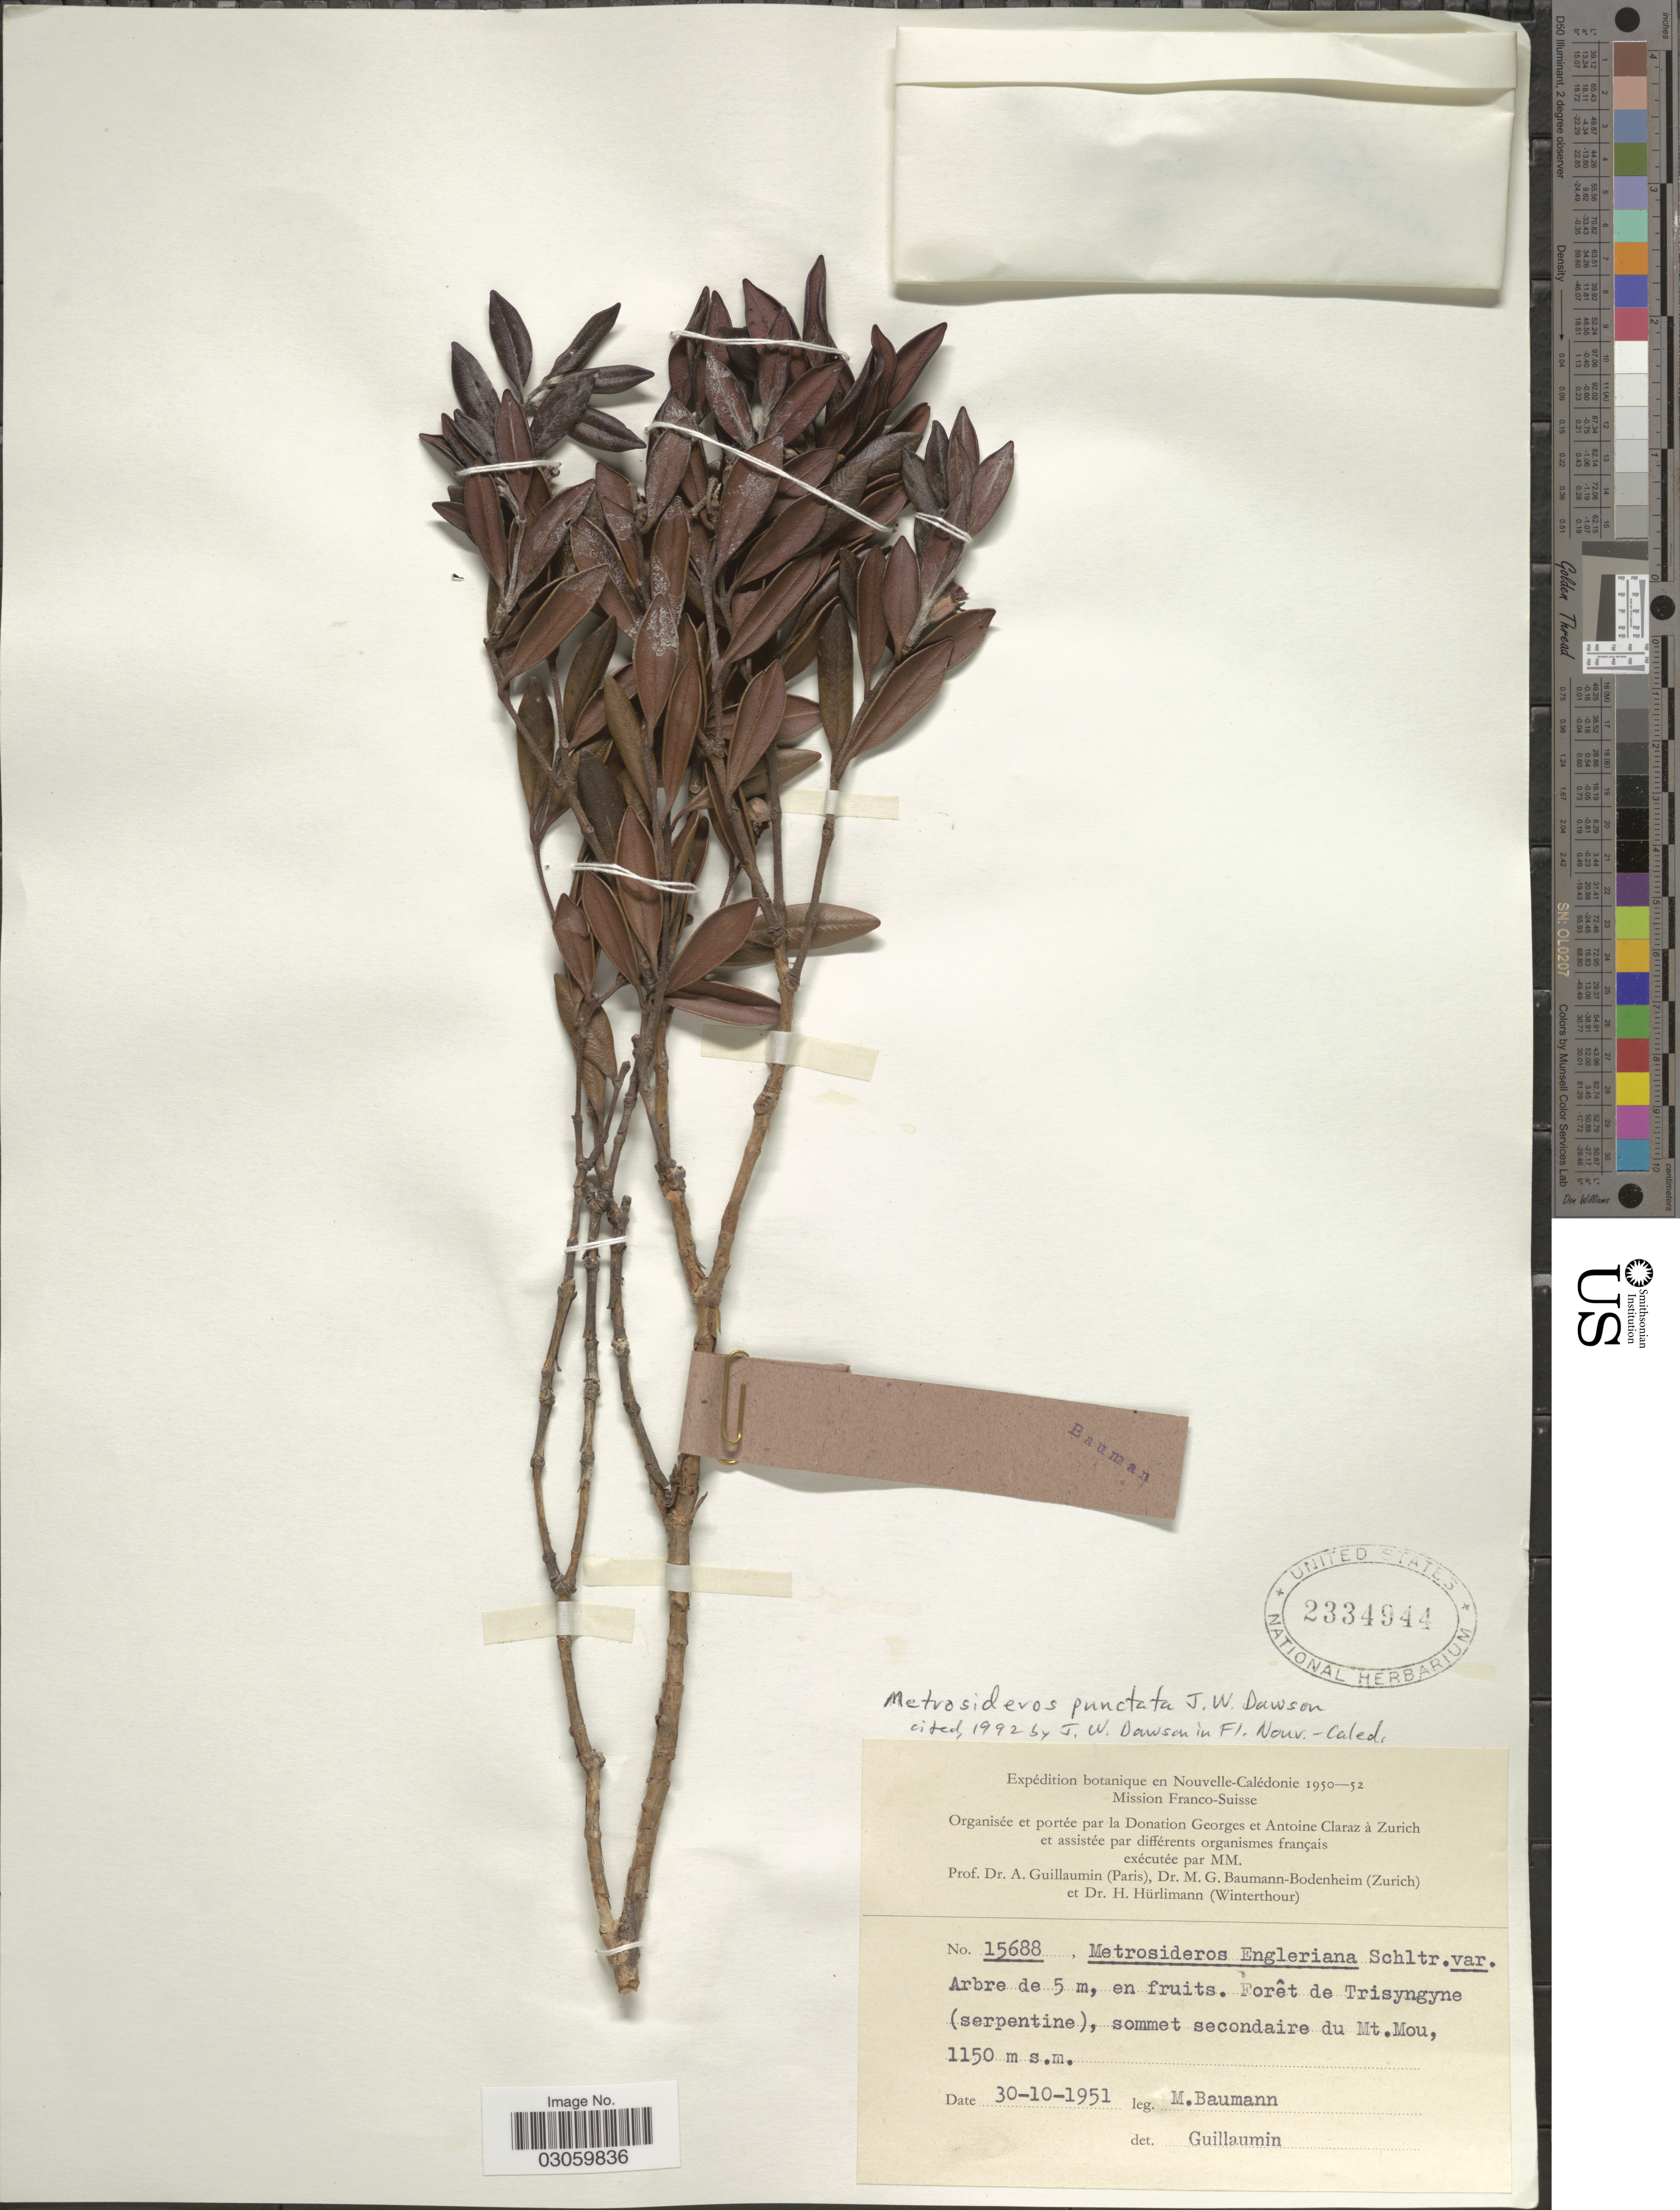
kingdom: Plantae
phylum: Tracheophyta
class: Magnoliopsida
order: Myrtales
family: Myrtaceae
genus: Metrosideros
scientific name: Metrosideros punctata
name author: J.W. Dawson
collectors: M. G. Baumann-Bodenheim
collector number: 15688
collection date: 1951-10-30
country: New Caledonia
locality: Sommet secondaire du Mt. Mou.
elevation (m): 1150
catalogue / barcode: US 2334944